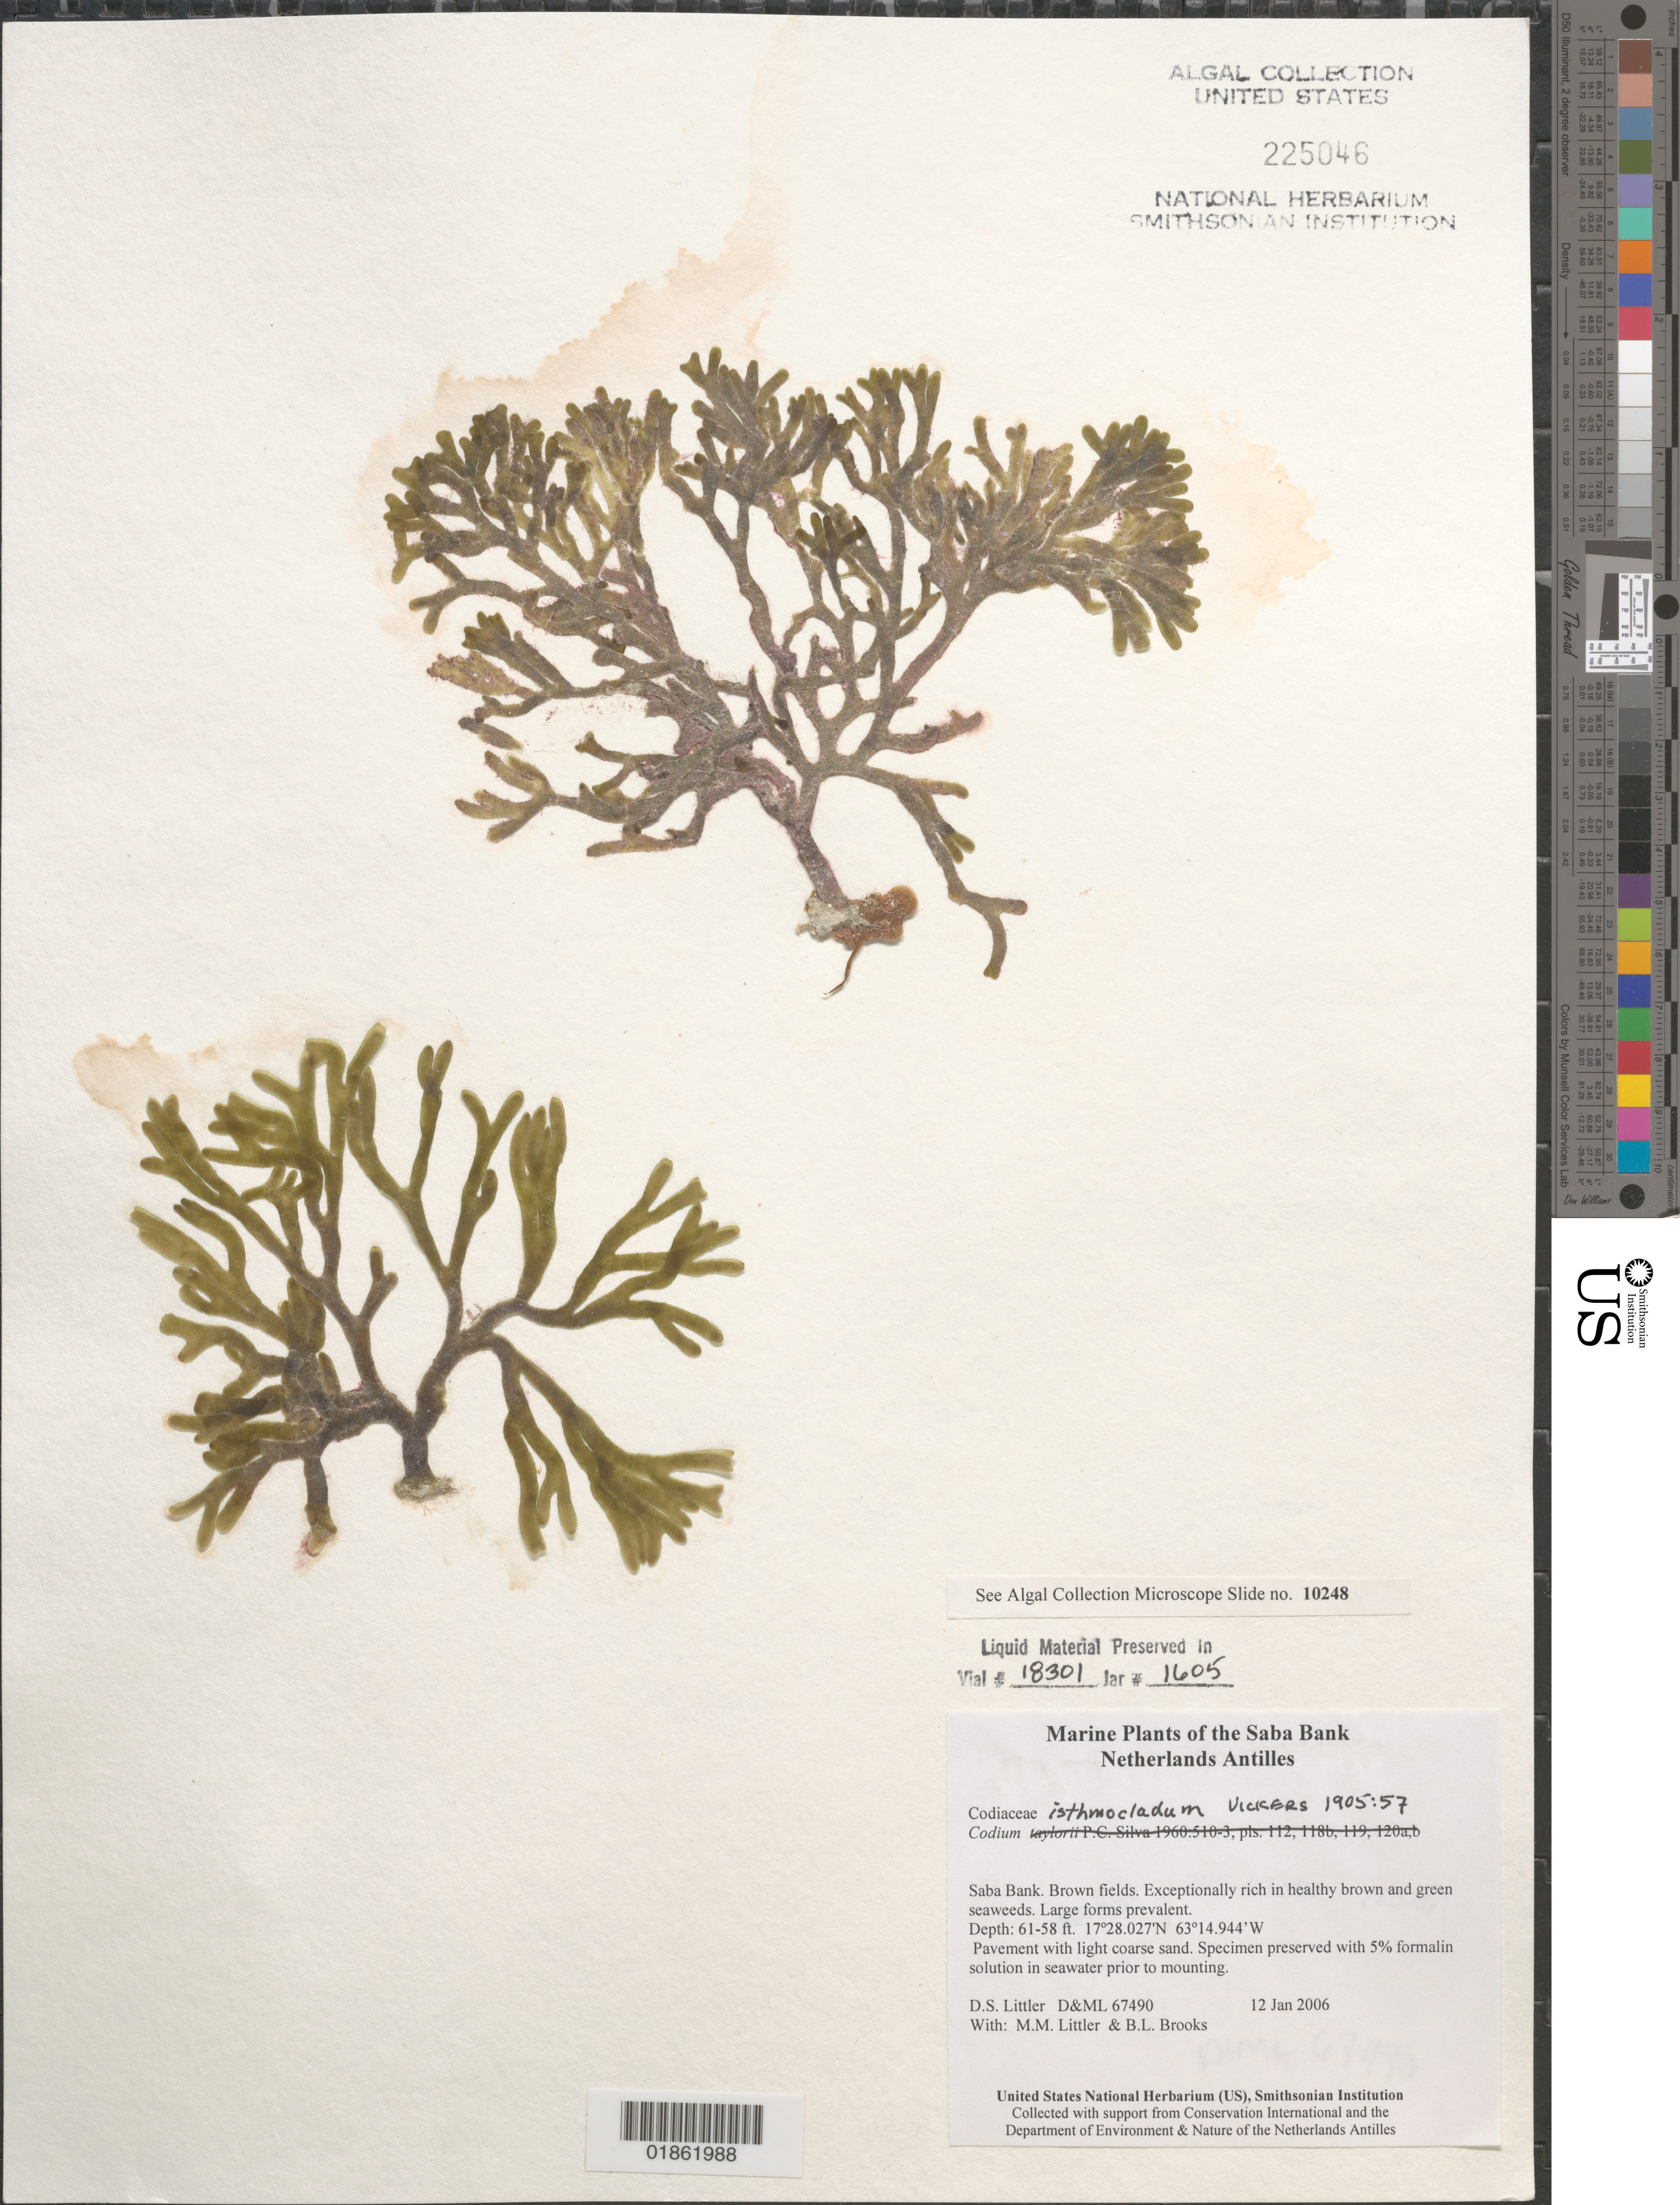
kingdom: Plantae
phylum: Chlorophyta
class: Ulvophyceae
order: Bryopsidales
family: Codiaceae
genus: Codium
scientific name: Codium taylorii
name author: P.C. Silva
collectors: M. M. Littler, D. S. Littler & B. Brooks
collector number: D&ML 67490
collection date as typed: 12 Jan 2006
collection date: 2006-01-12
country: Netherlands Antilles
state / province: ABC Islands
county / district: Saba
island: Saba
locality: Brown Fields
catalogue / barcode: US 225046